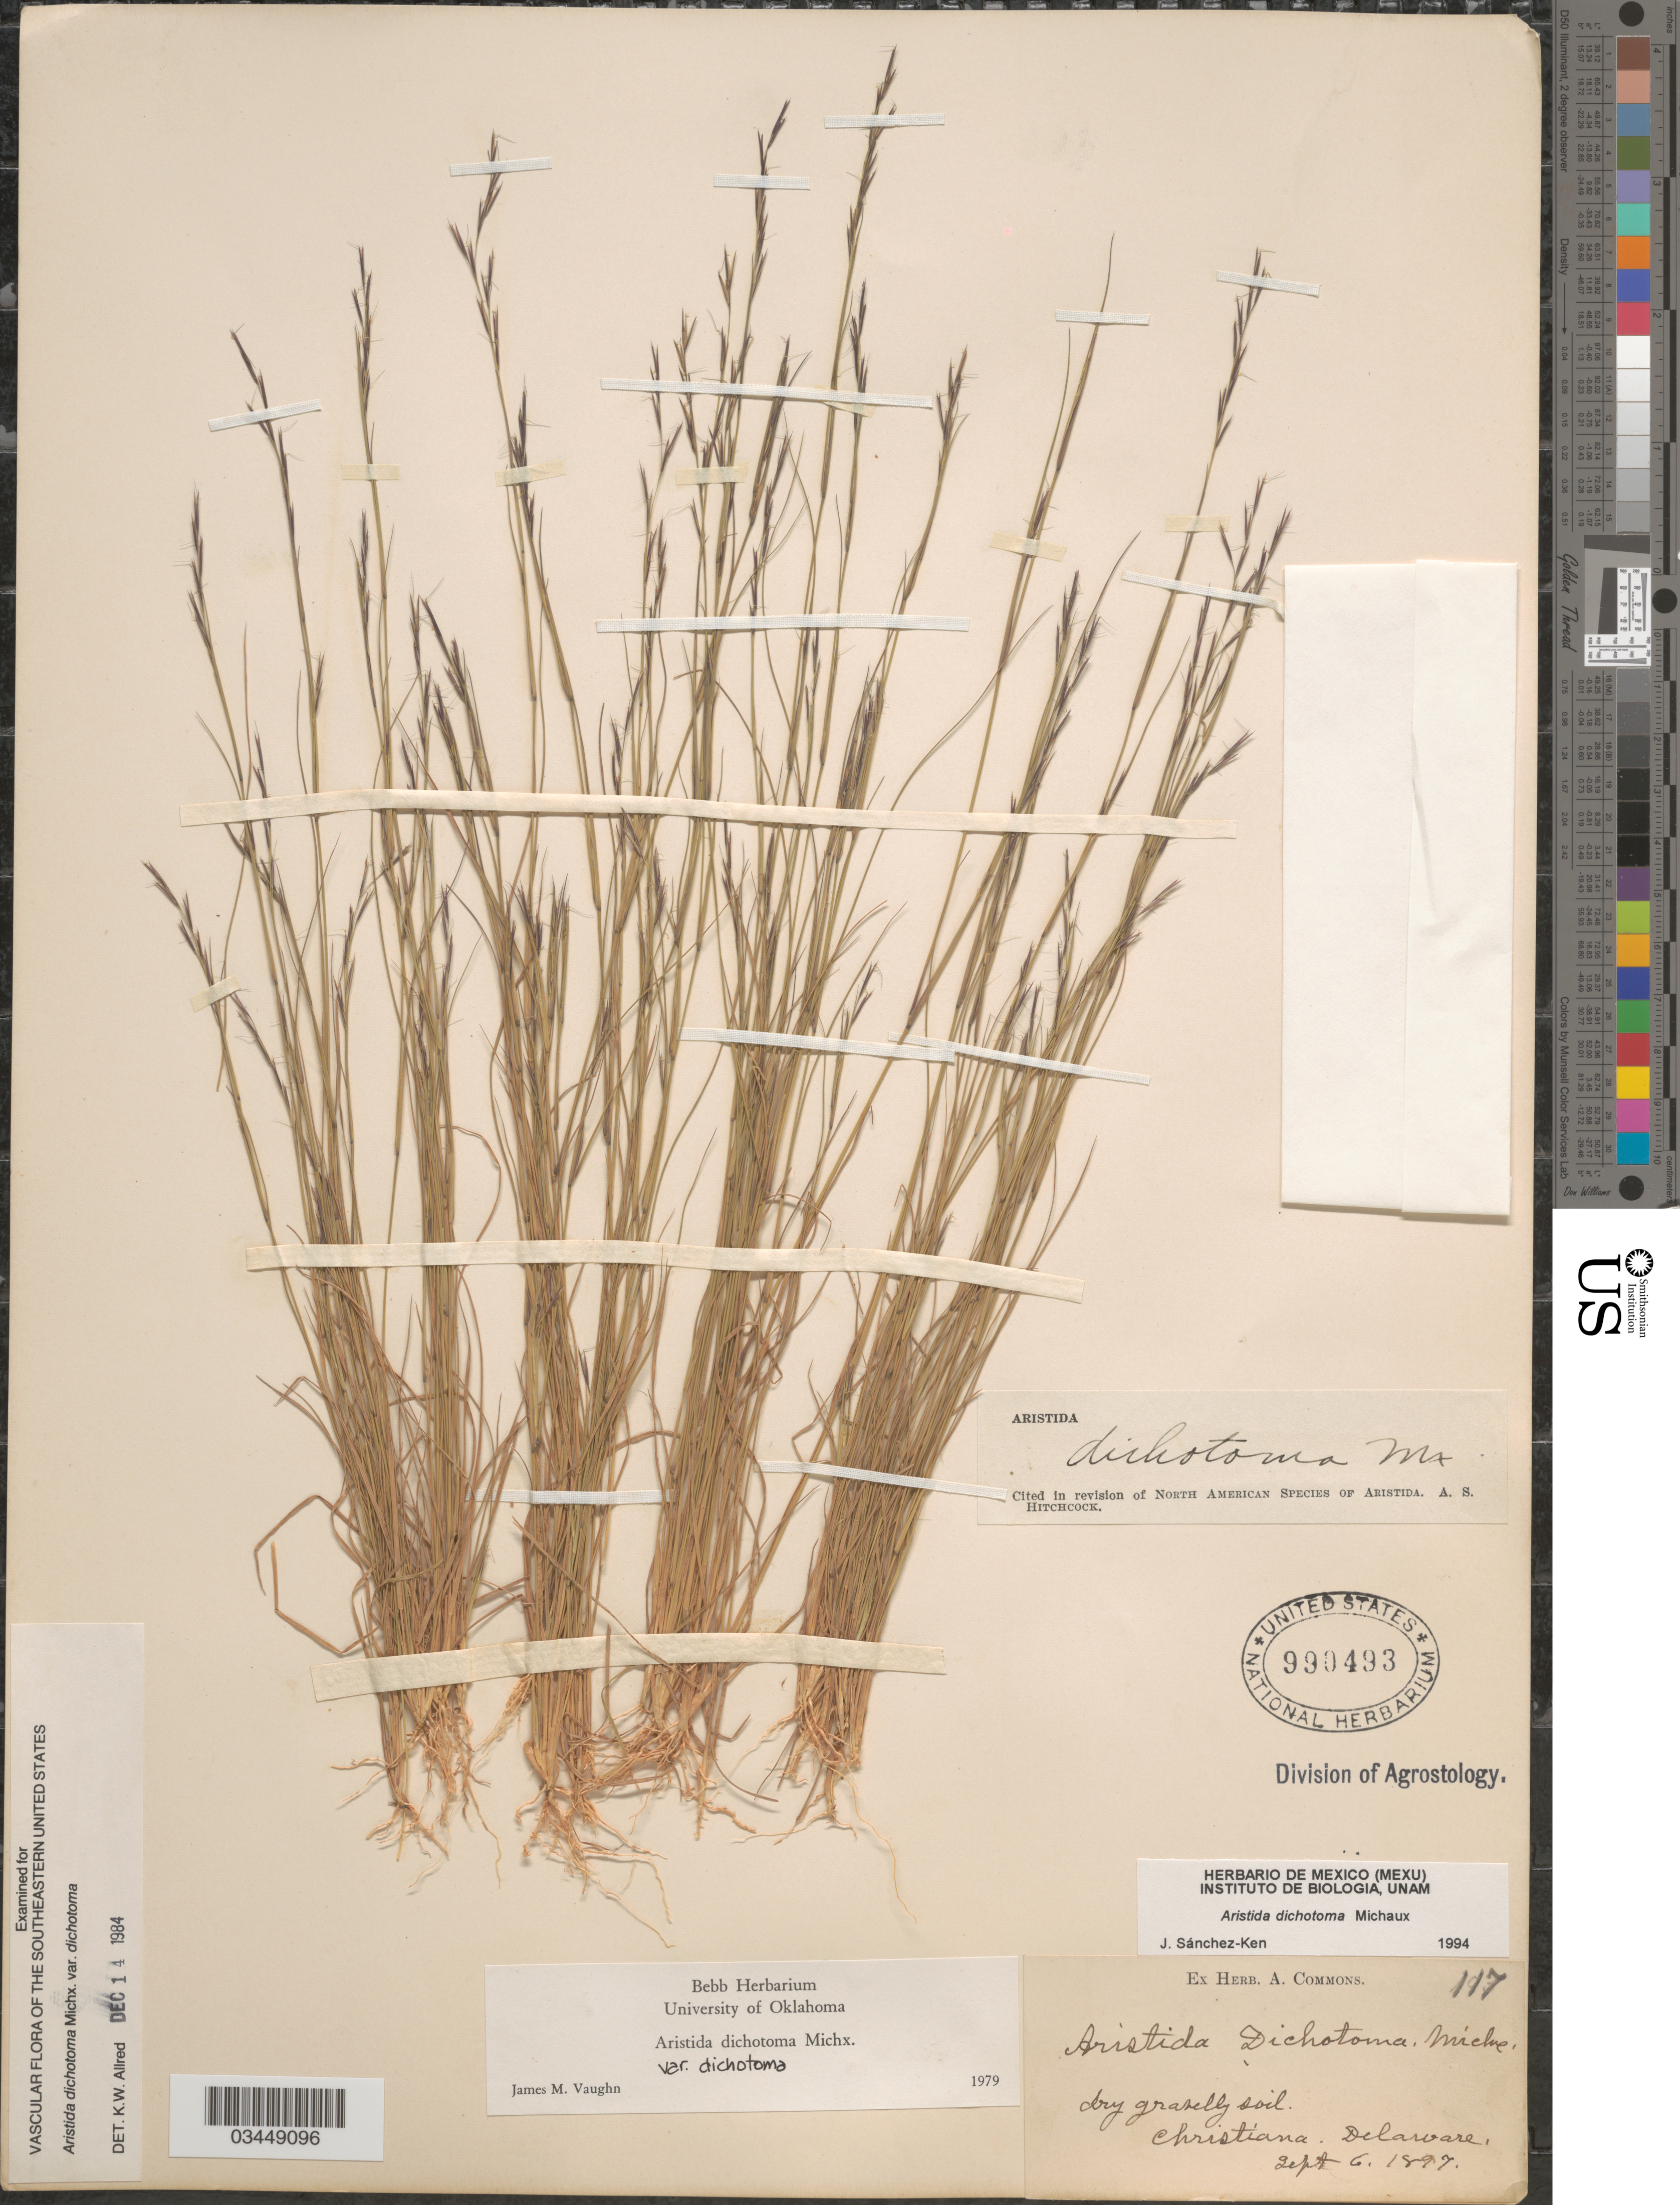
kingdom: Plantae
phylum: Tracheophyta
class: Liliopsida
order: Poales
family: Poaceae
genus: Aristida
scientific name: Aristida dichotoma var. dichotoma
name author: Michx.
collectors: A. Commons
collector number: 117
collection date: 1897-09-06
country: United States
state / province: Delaware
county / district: New Castle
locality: Christiana.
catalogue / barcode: US 990493